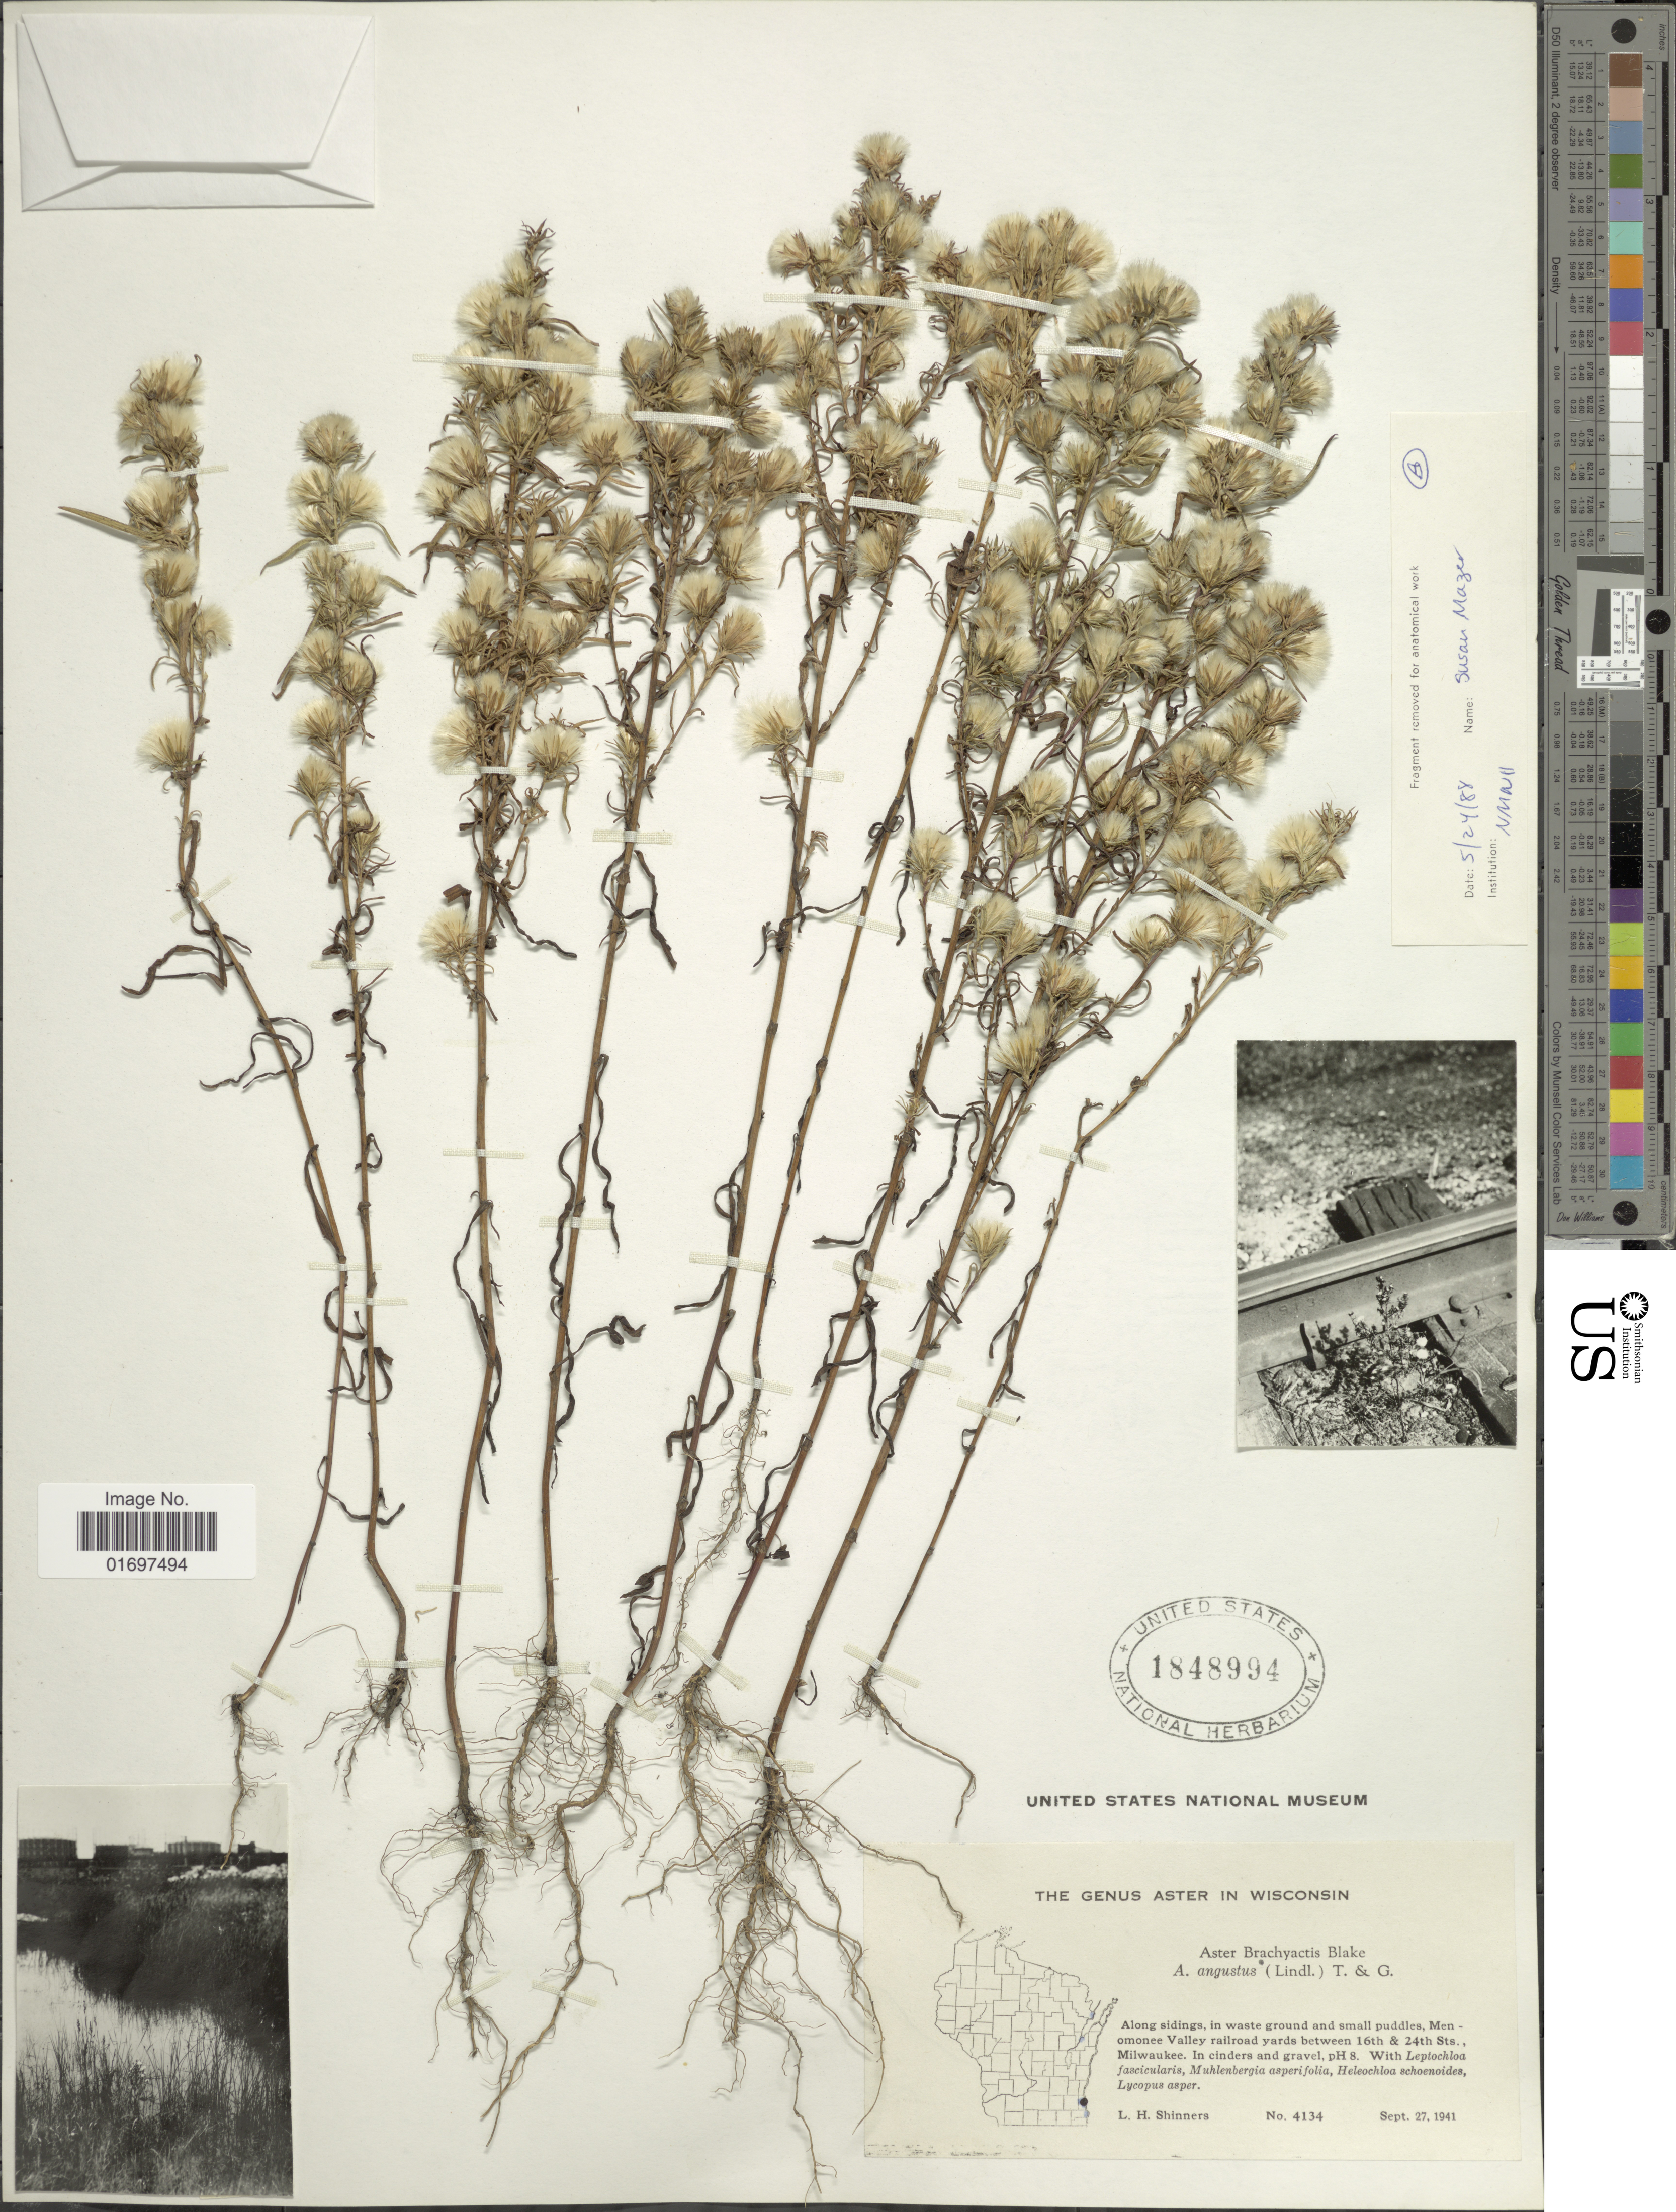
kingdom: Plantae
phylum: Tracheophyta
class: Magnoliopsida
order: Asterales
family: Asteraceae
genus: Symphyotrichum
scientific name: Symphyotrichum ciliatum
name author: (Ledeb.) G.L. Nesom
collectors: L. H. Shinners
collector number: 4134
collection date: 1941-09-27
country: United States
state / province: Wisconsin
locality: Along sidings, in waste ground and small puddles, Menomonee Valley railroad yards between 16th & 24th Sts,m Milwaukee.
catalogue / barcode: US 1848994